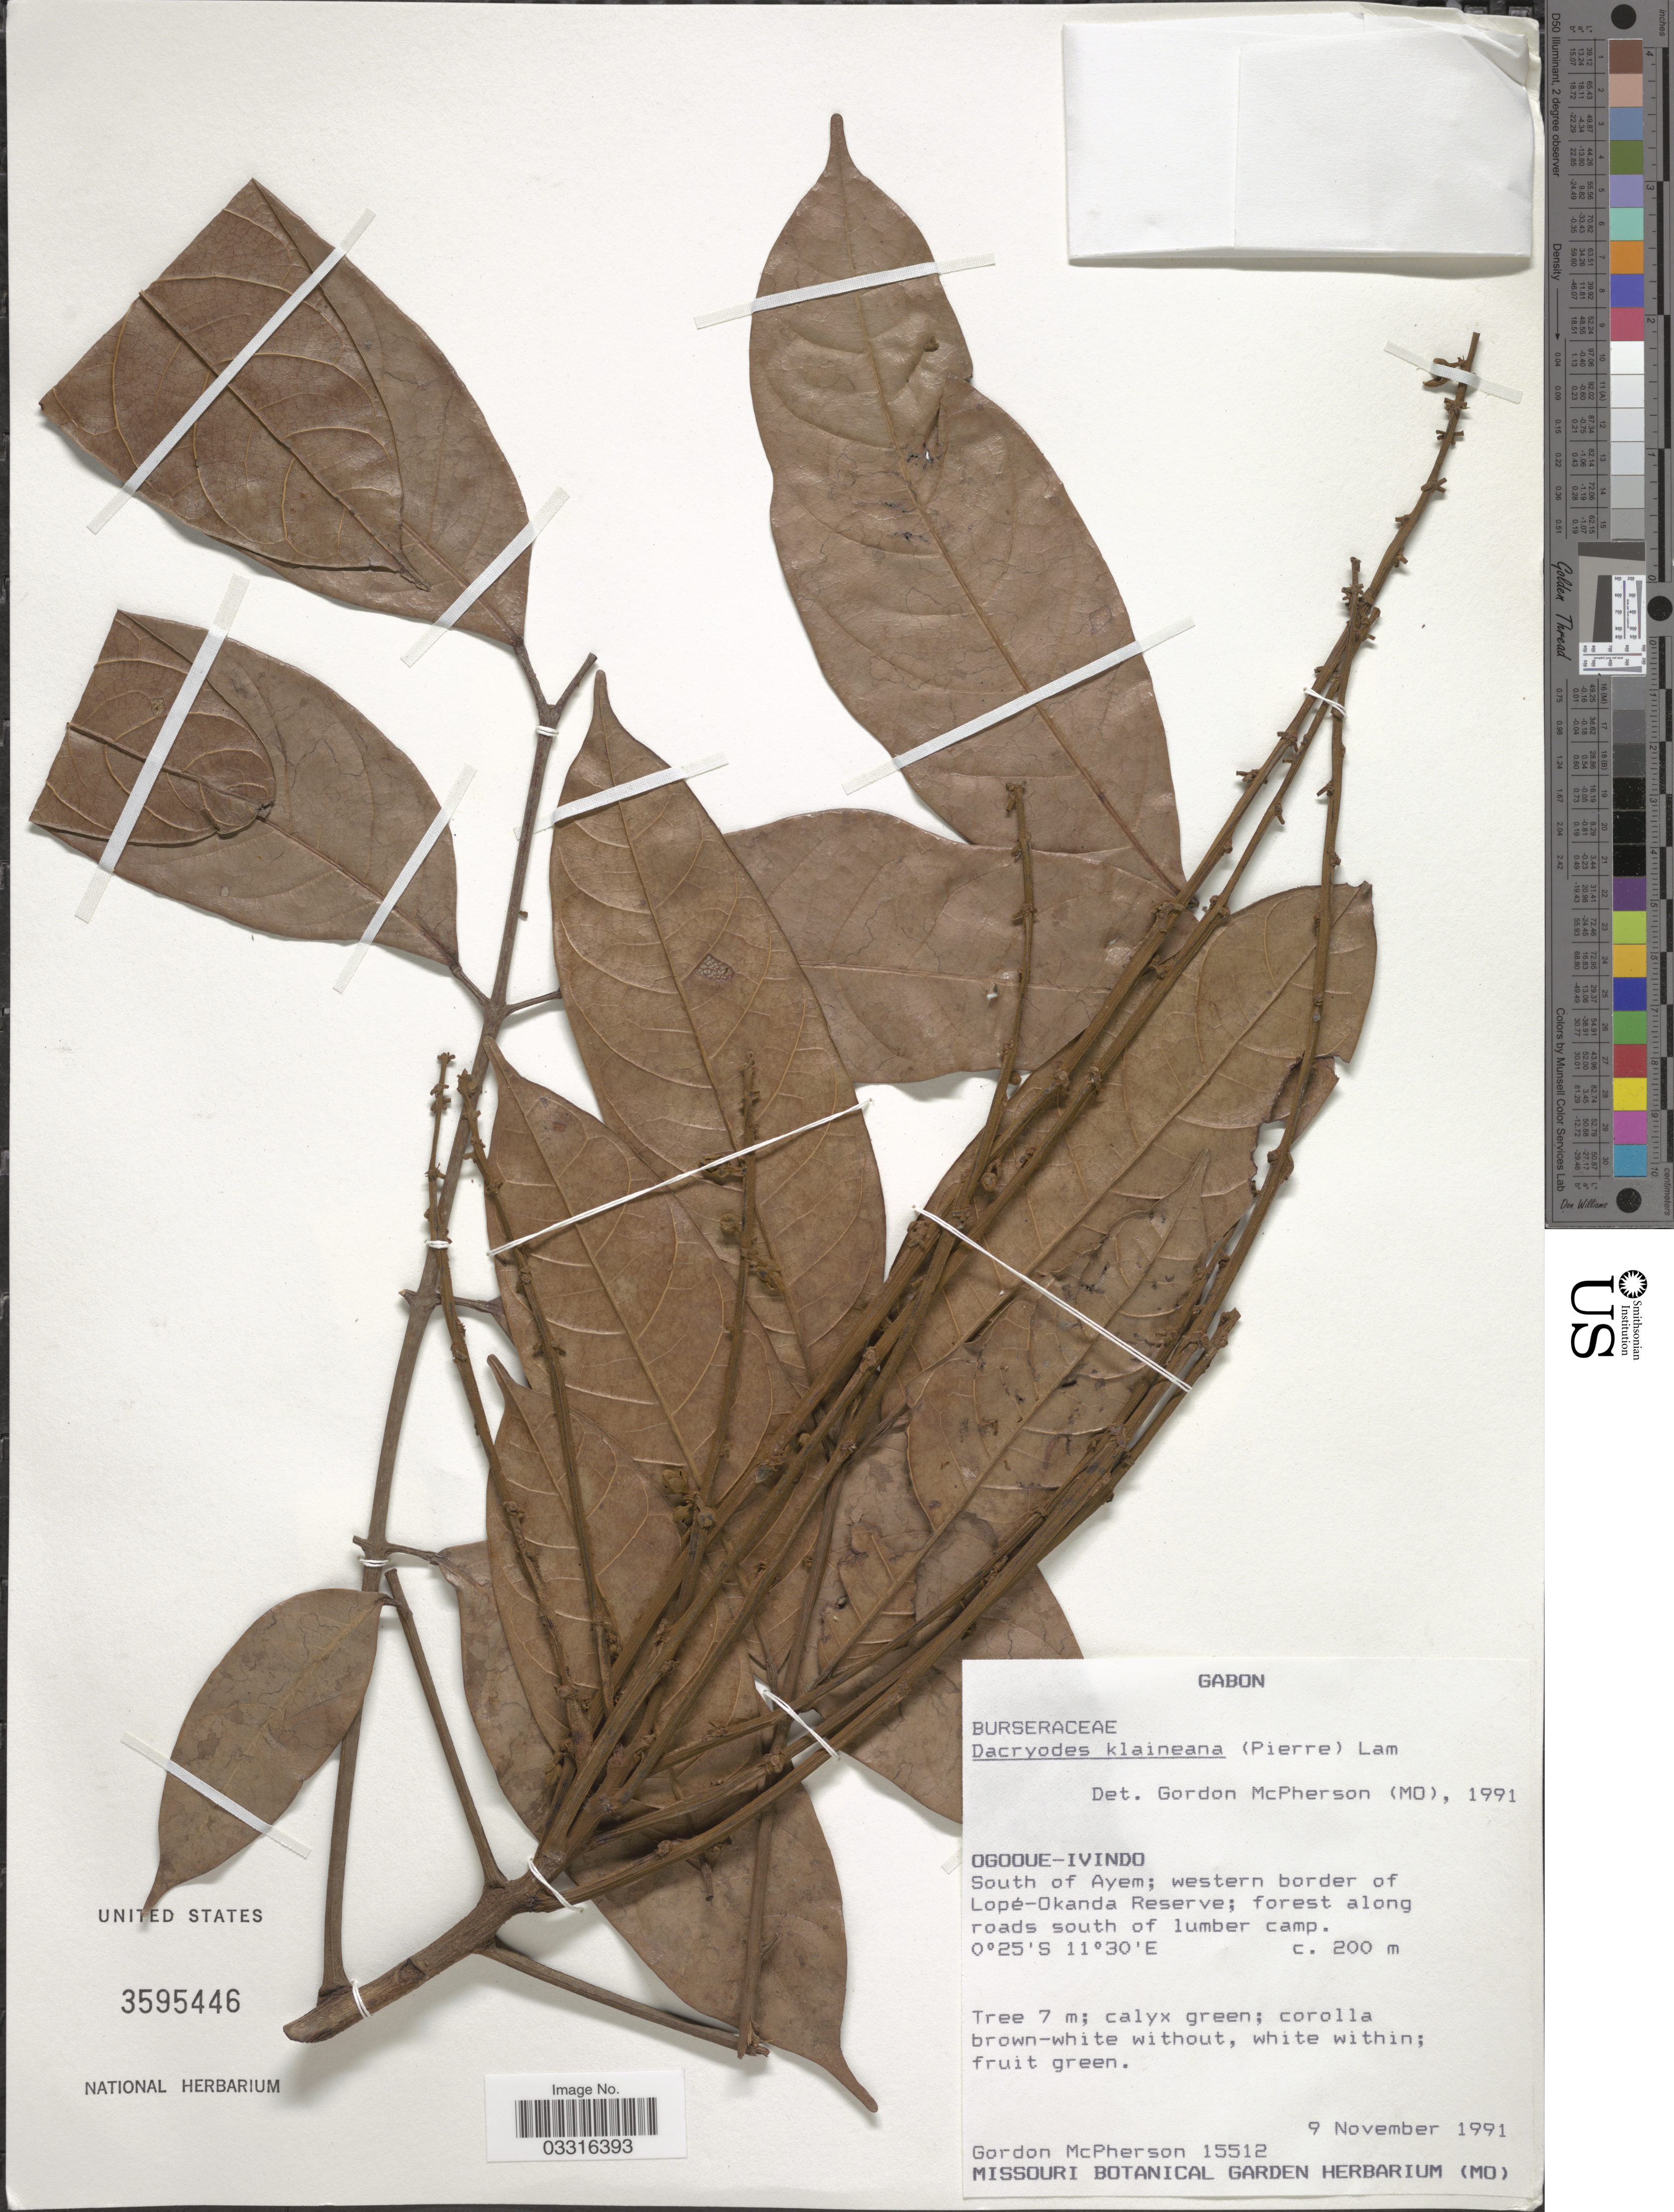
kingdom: Plantae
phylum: Tracheophyta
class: Magnoliopsida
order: Sapindales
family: Burseraceae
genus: Dacryodes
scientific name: Dacryodes klaineana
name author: (Pierre) H.J. Lam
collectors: G. McPherson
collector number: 15512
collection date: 1991-11-09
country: Gabon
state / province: Ogooue-Ivindo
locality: South of Ayem; western border of Lopé-Okanda Reserve.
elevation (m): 200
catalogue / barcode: US 3595446